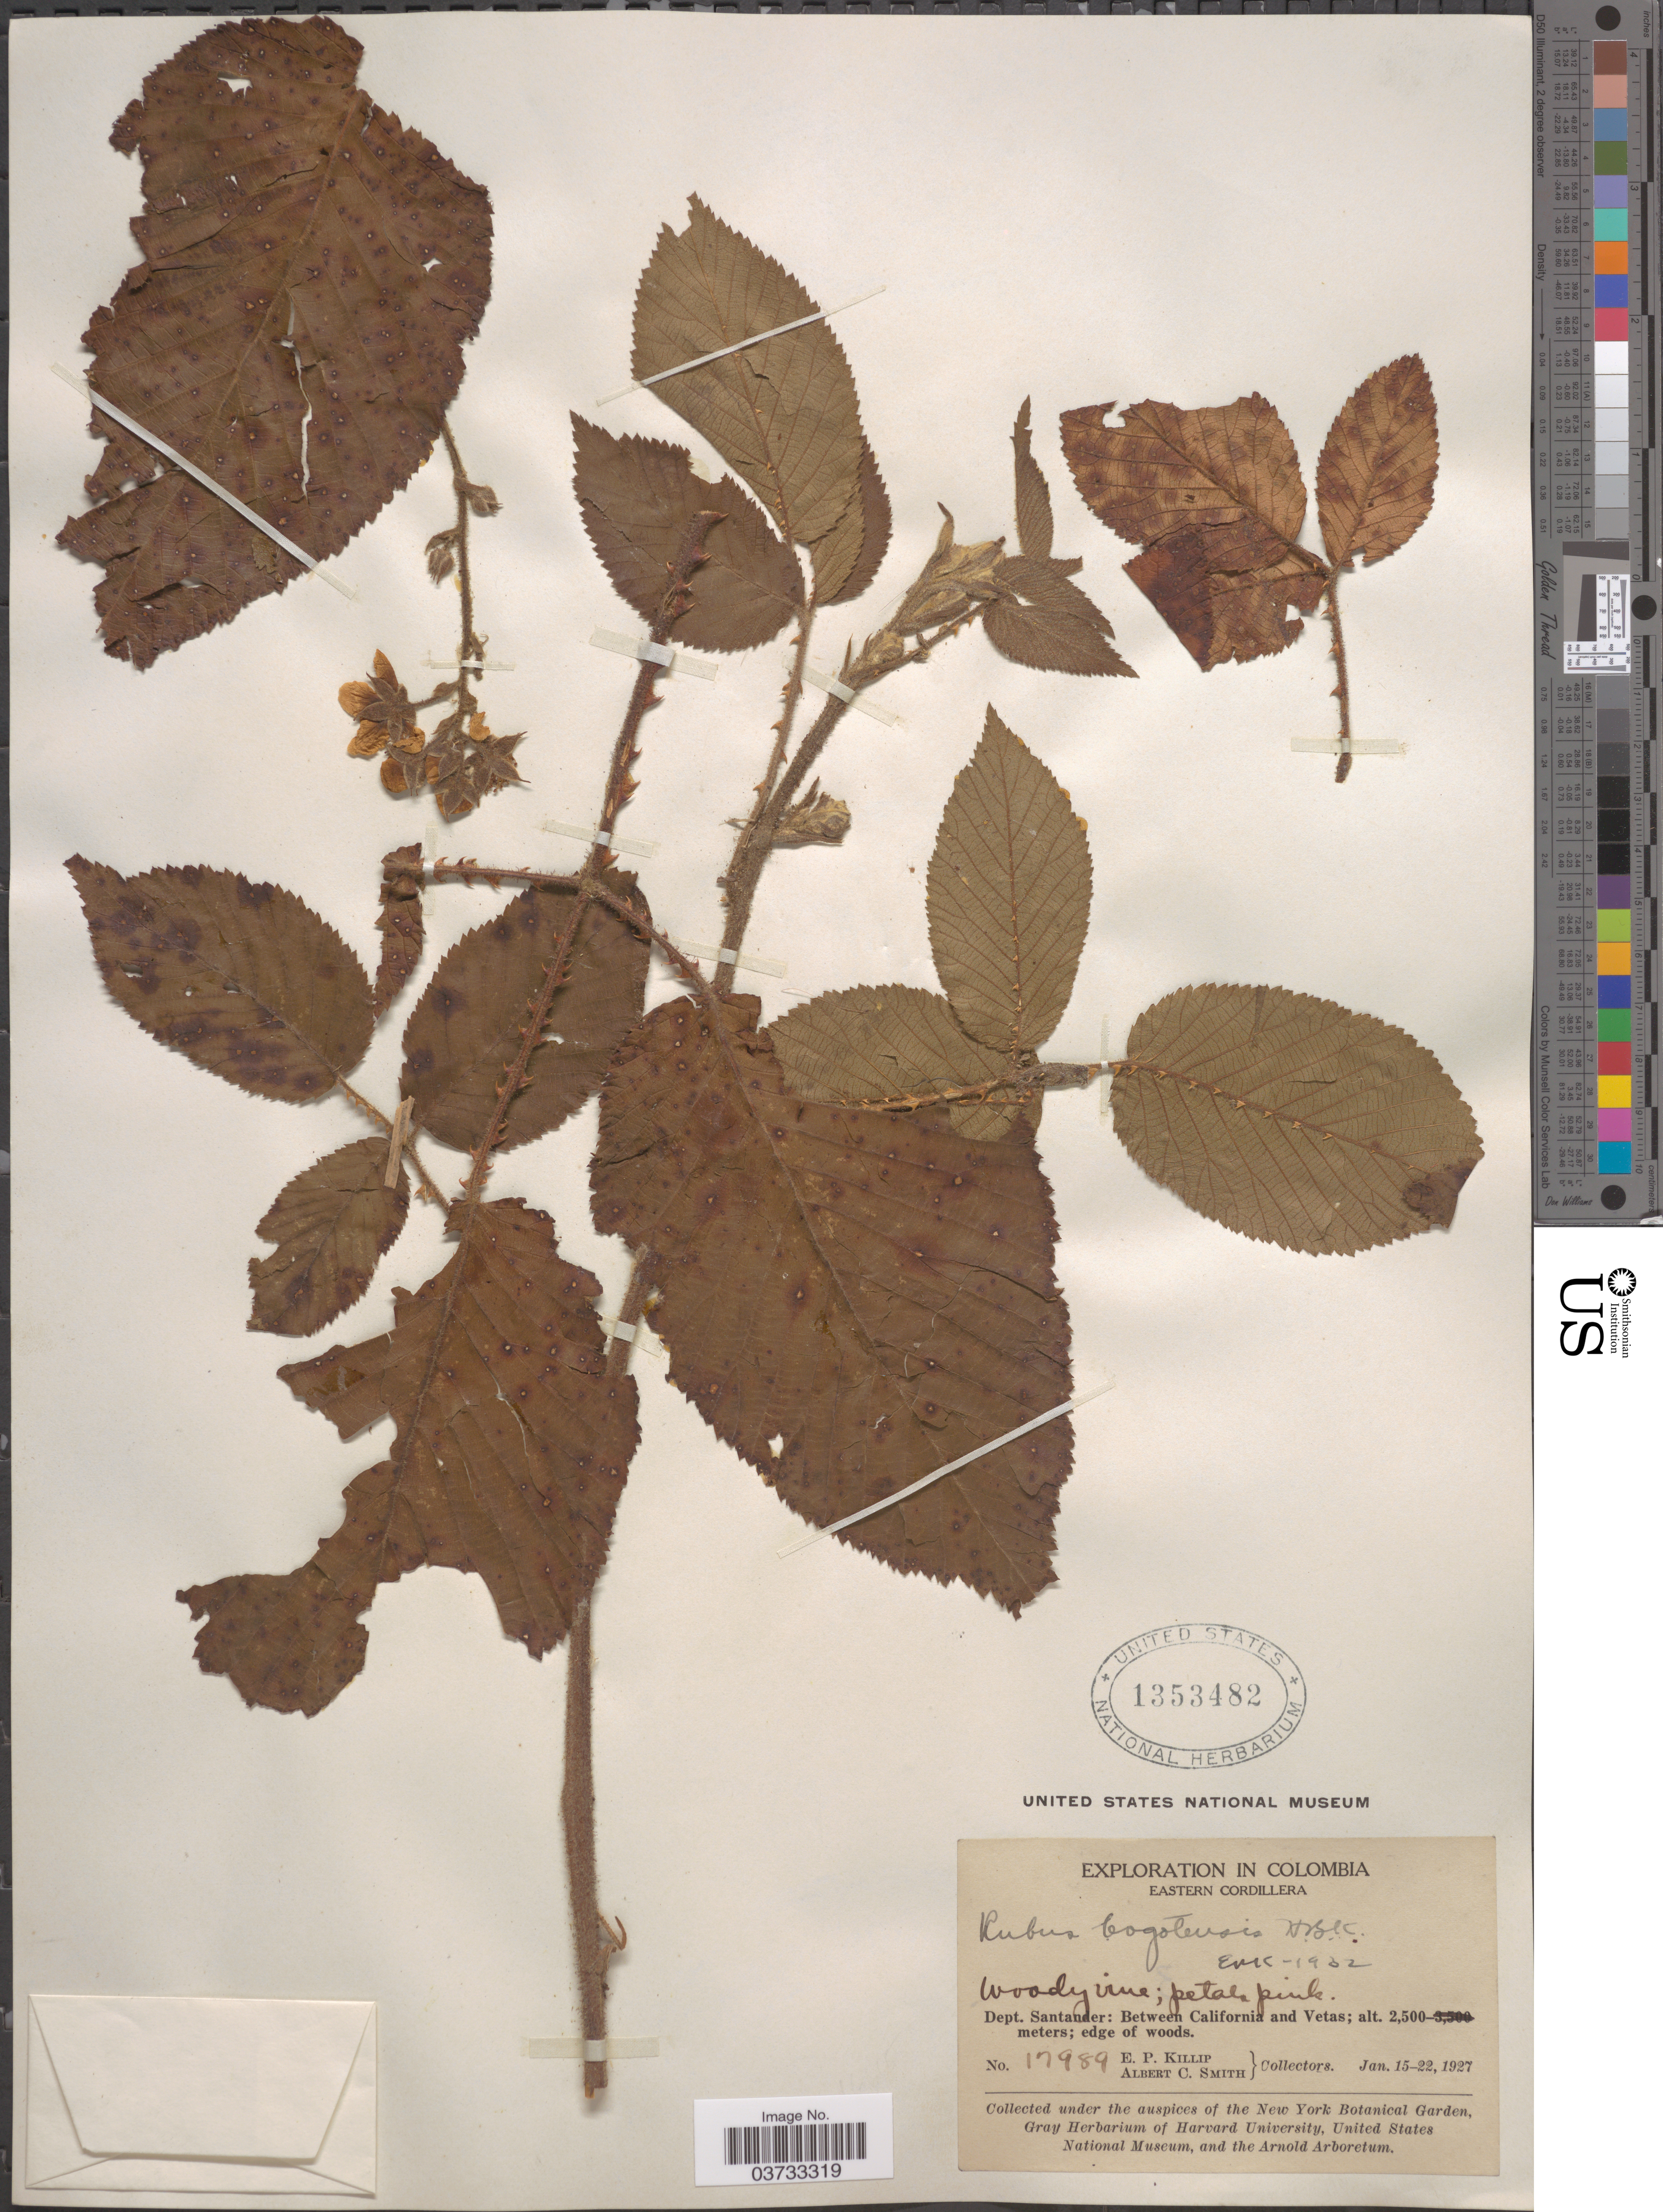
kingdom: Plantae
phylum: Tracheophyta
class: Magnoliopsida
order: Rosales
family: Rosaceae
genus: Rubus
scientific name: Rubus bogotensis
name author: Kunth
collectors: E. P. Killip & A. C. Smith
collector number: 17989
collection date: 1927-01-15/1927-01-22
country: Colombia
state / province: Santander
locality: Eastern Cordillera. Dept. Santander: Between California and Vetas.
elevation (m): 2500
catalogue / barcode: US 1353482